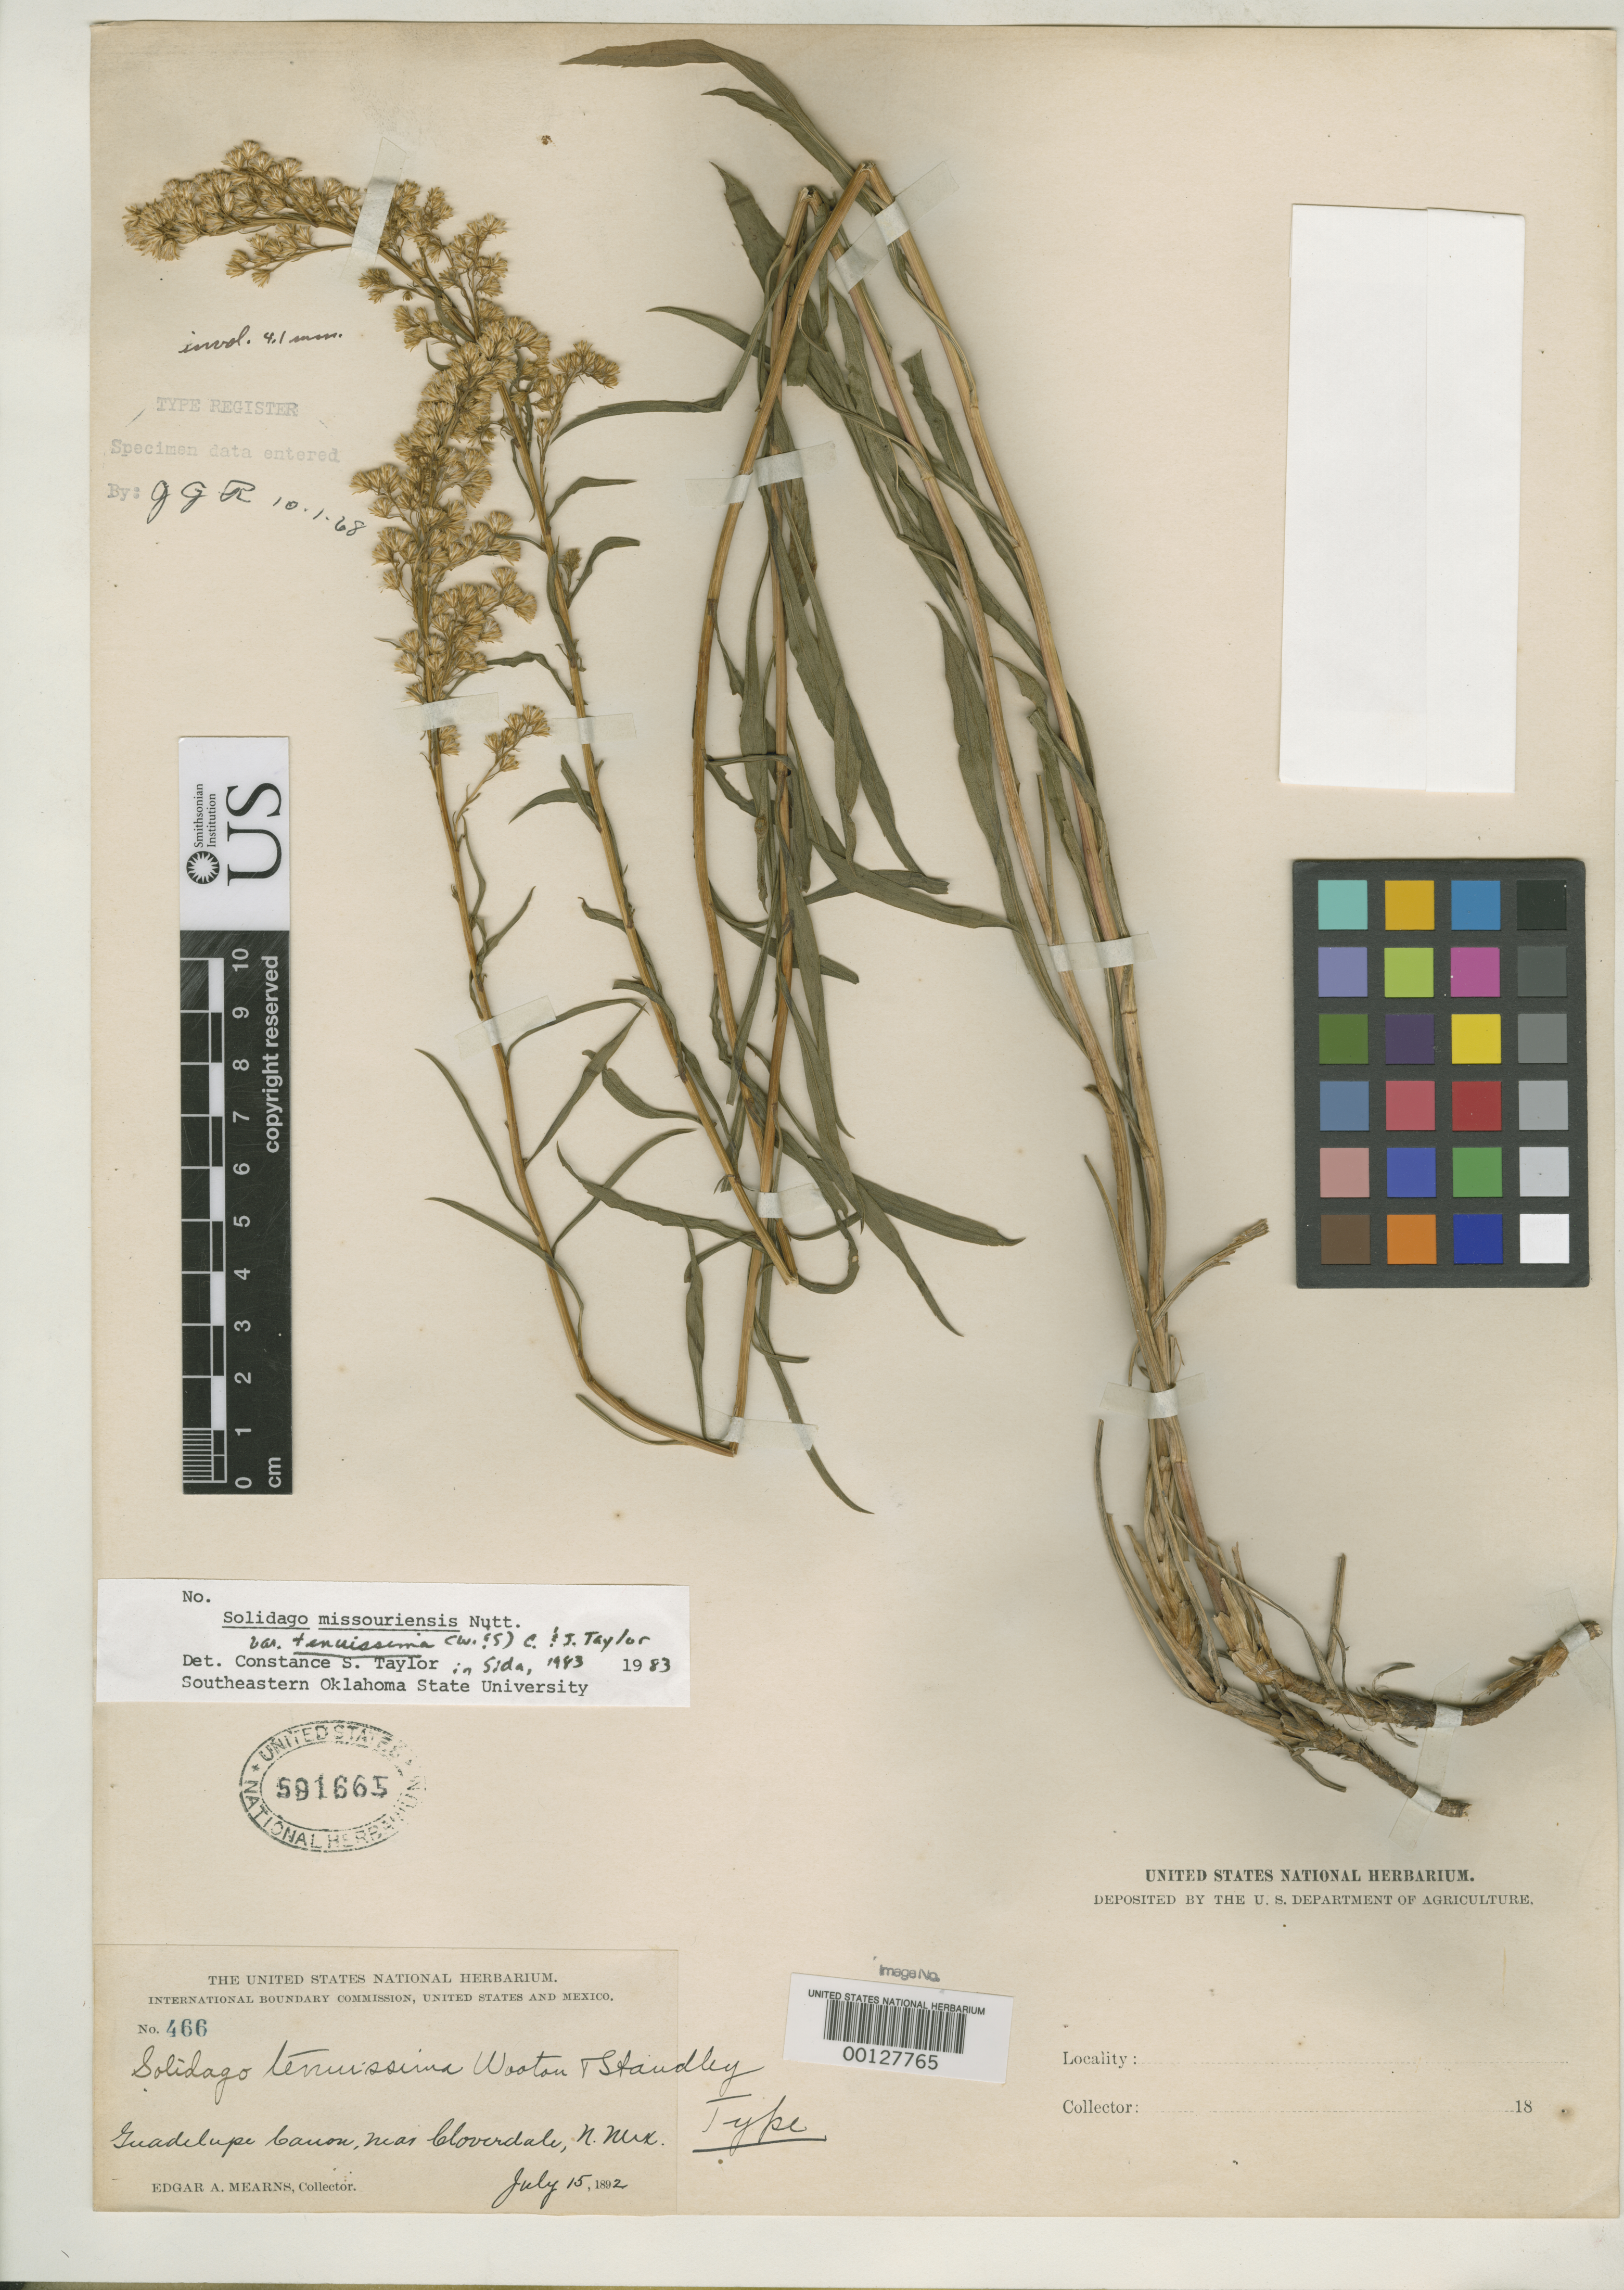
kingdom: Plantae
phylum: Tracheophyta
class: Magnoliopsida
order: Asterales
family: Asteraceae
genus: Solidago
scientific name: Solidago tenuissima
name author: Wooton & Standl.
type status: Holotype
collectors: E. A. Mearns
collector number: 466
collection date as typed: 15 Jul 1892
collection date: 1892-07-15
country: United States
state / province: New Mexico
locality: Guadalupe Canyon near Cloverdale.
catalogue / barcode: US 591665